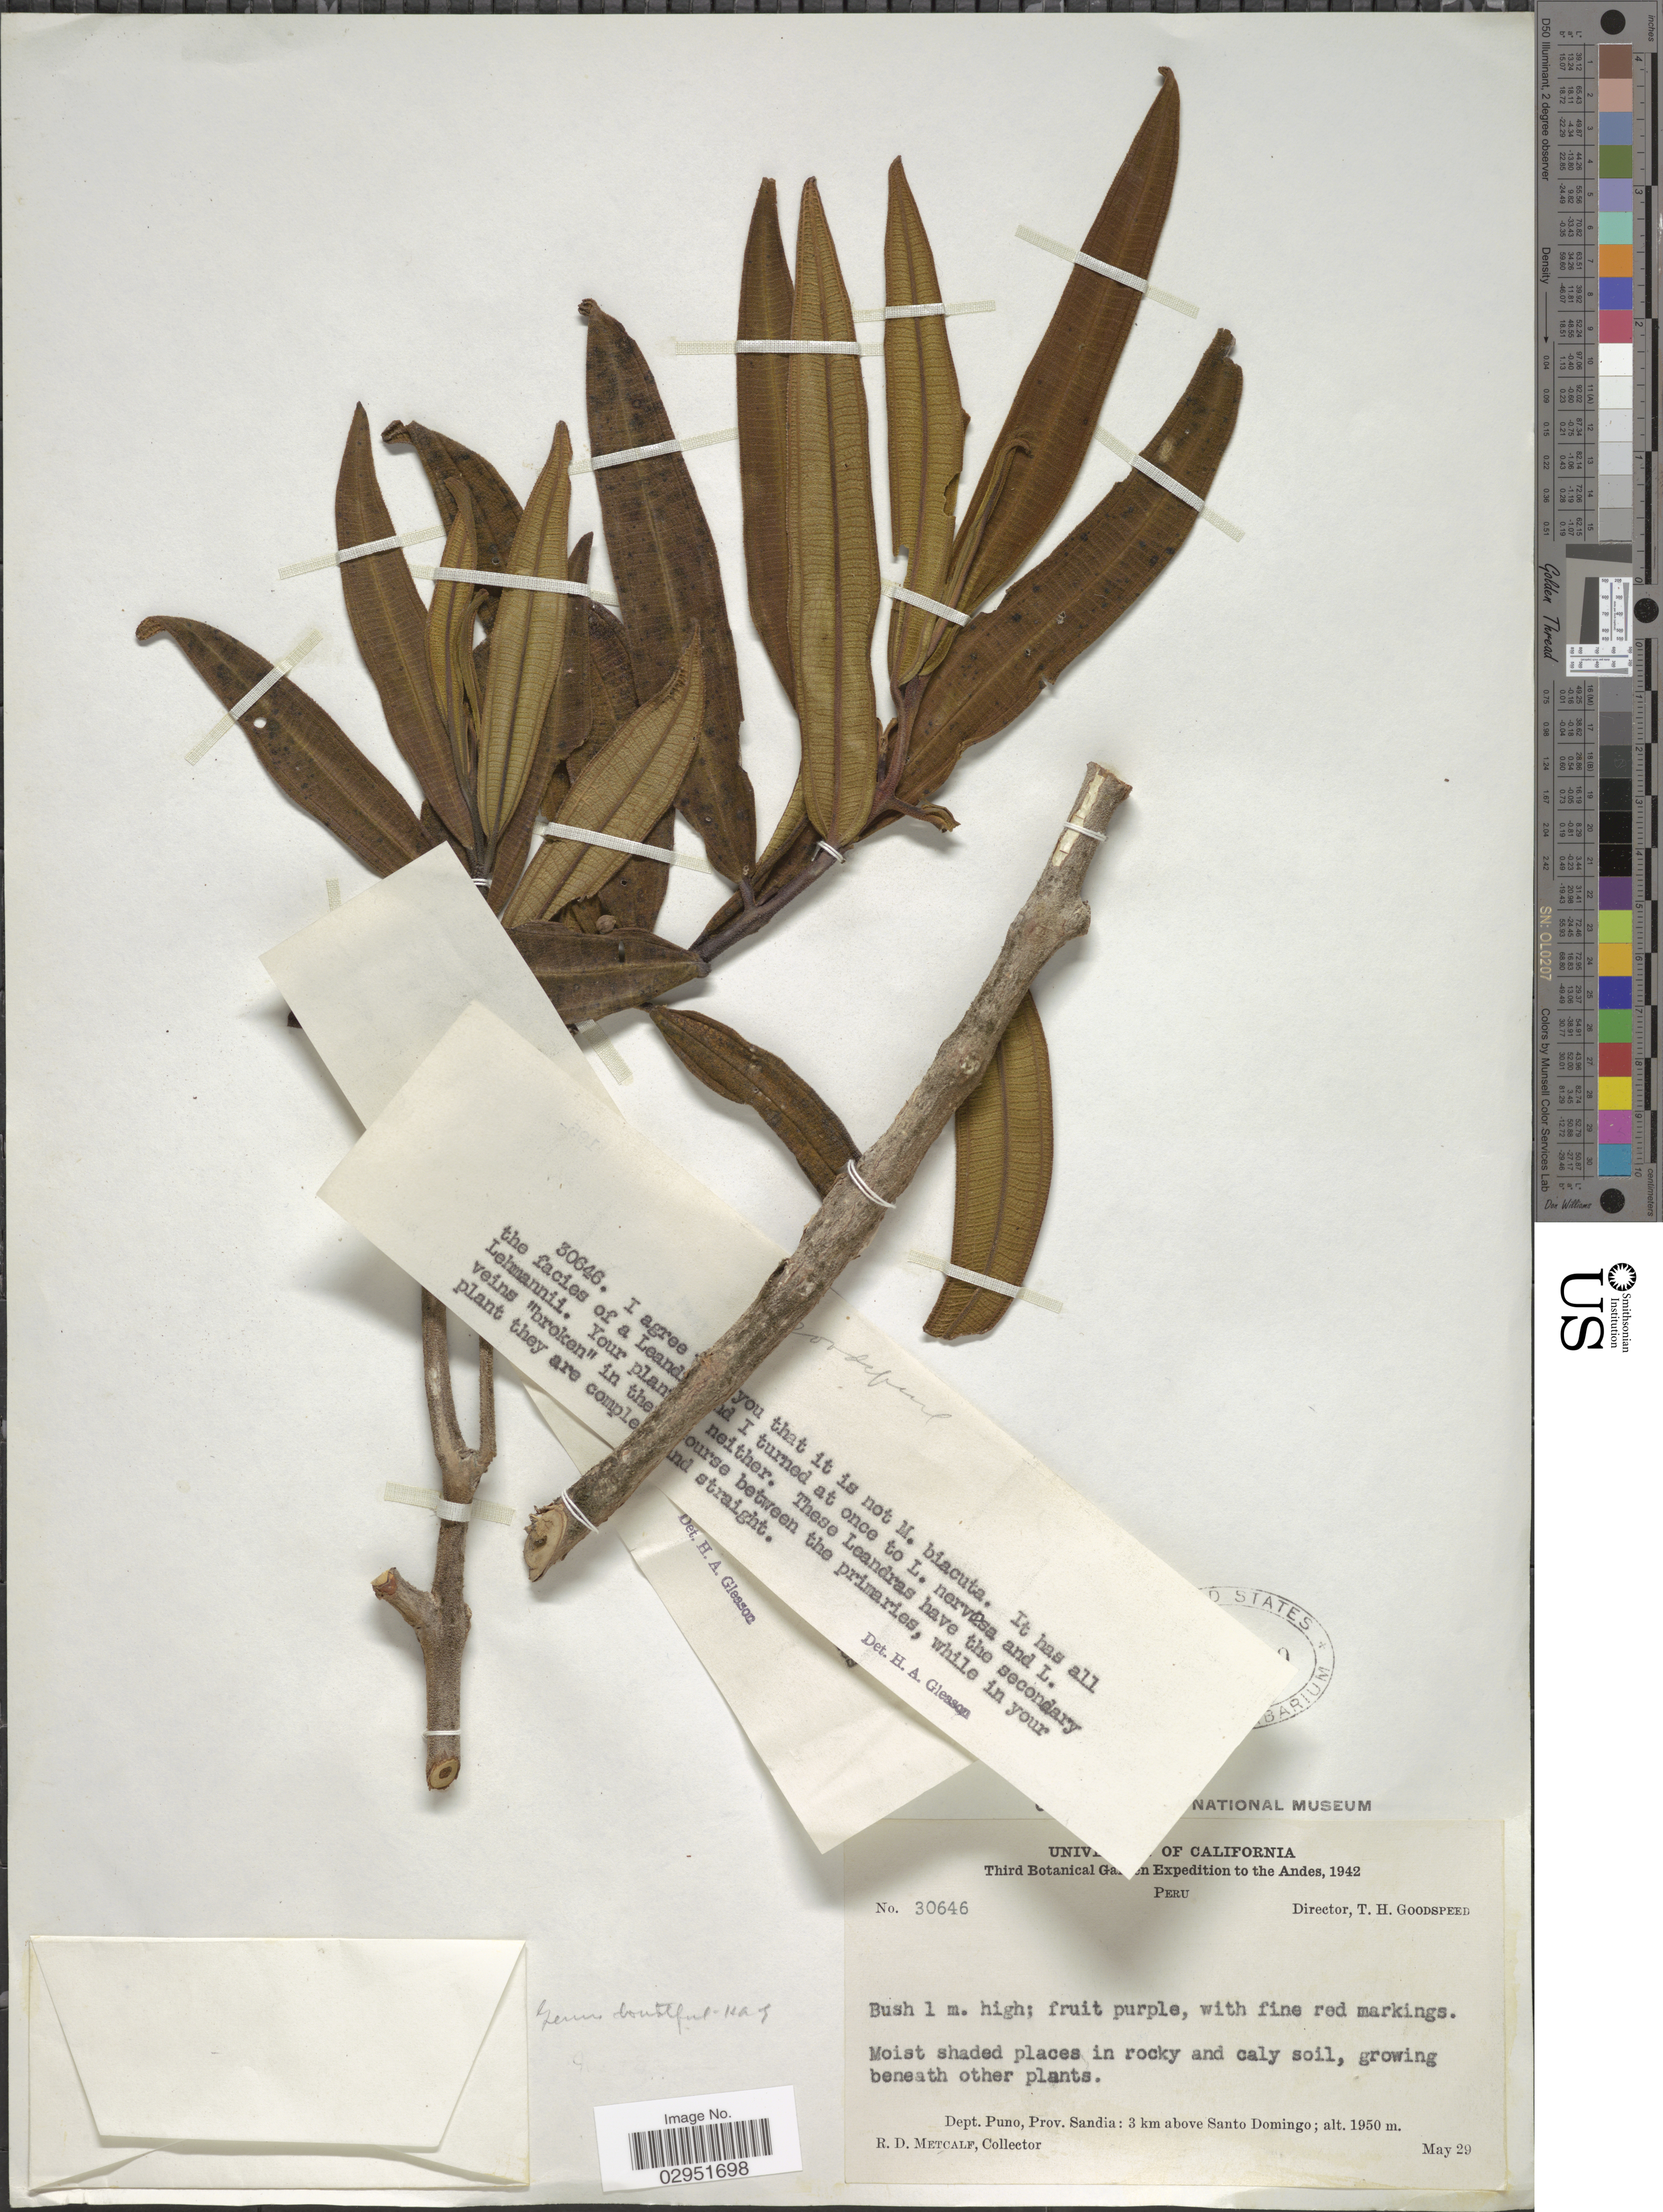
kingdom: Plantae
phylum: Tracheophyta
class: Magnoliopsida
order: Myrtales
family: Melastomataceae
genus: Ossaea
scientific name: Ossaea sp.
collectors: R. D. Metcalf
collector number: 30646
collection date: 1942-05-29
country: Peru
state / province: Puno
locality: Andes. Dept. Puno, Prov. Sandia: 3 km above Santo Domingo.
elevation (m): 1950